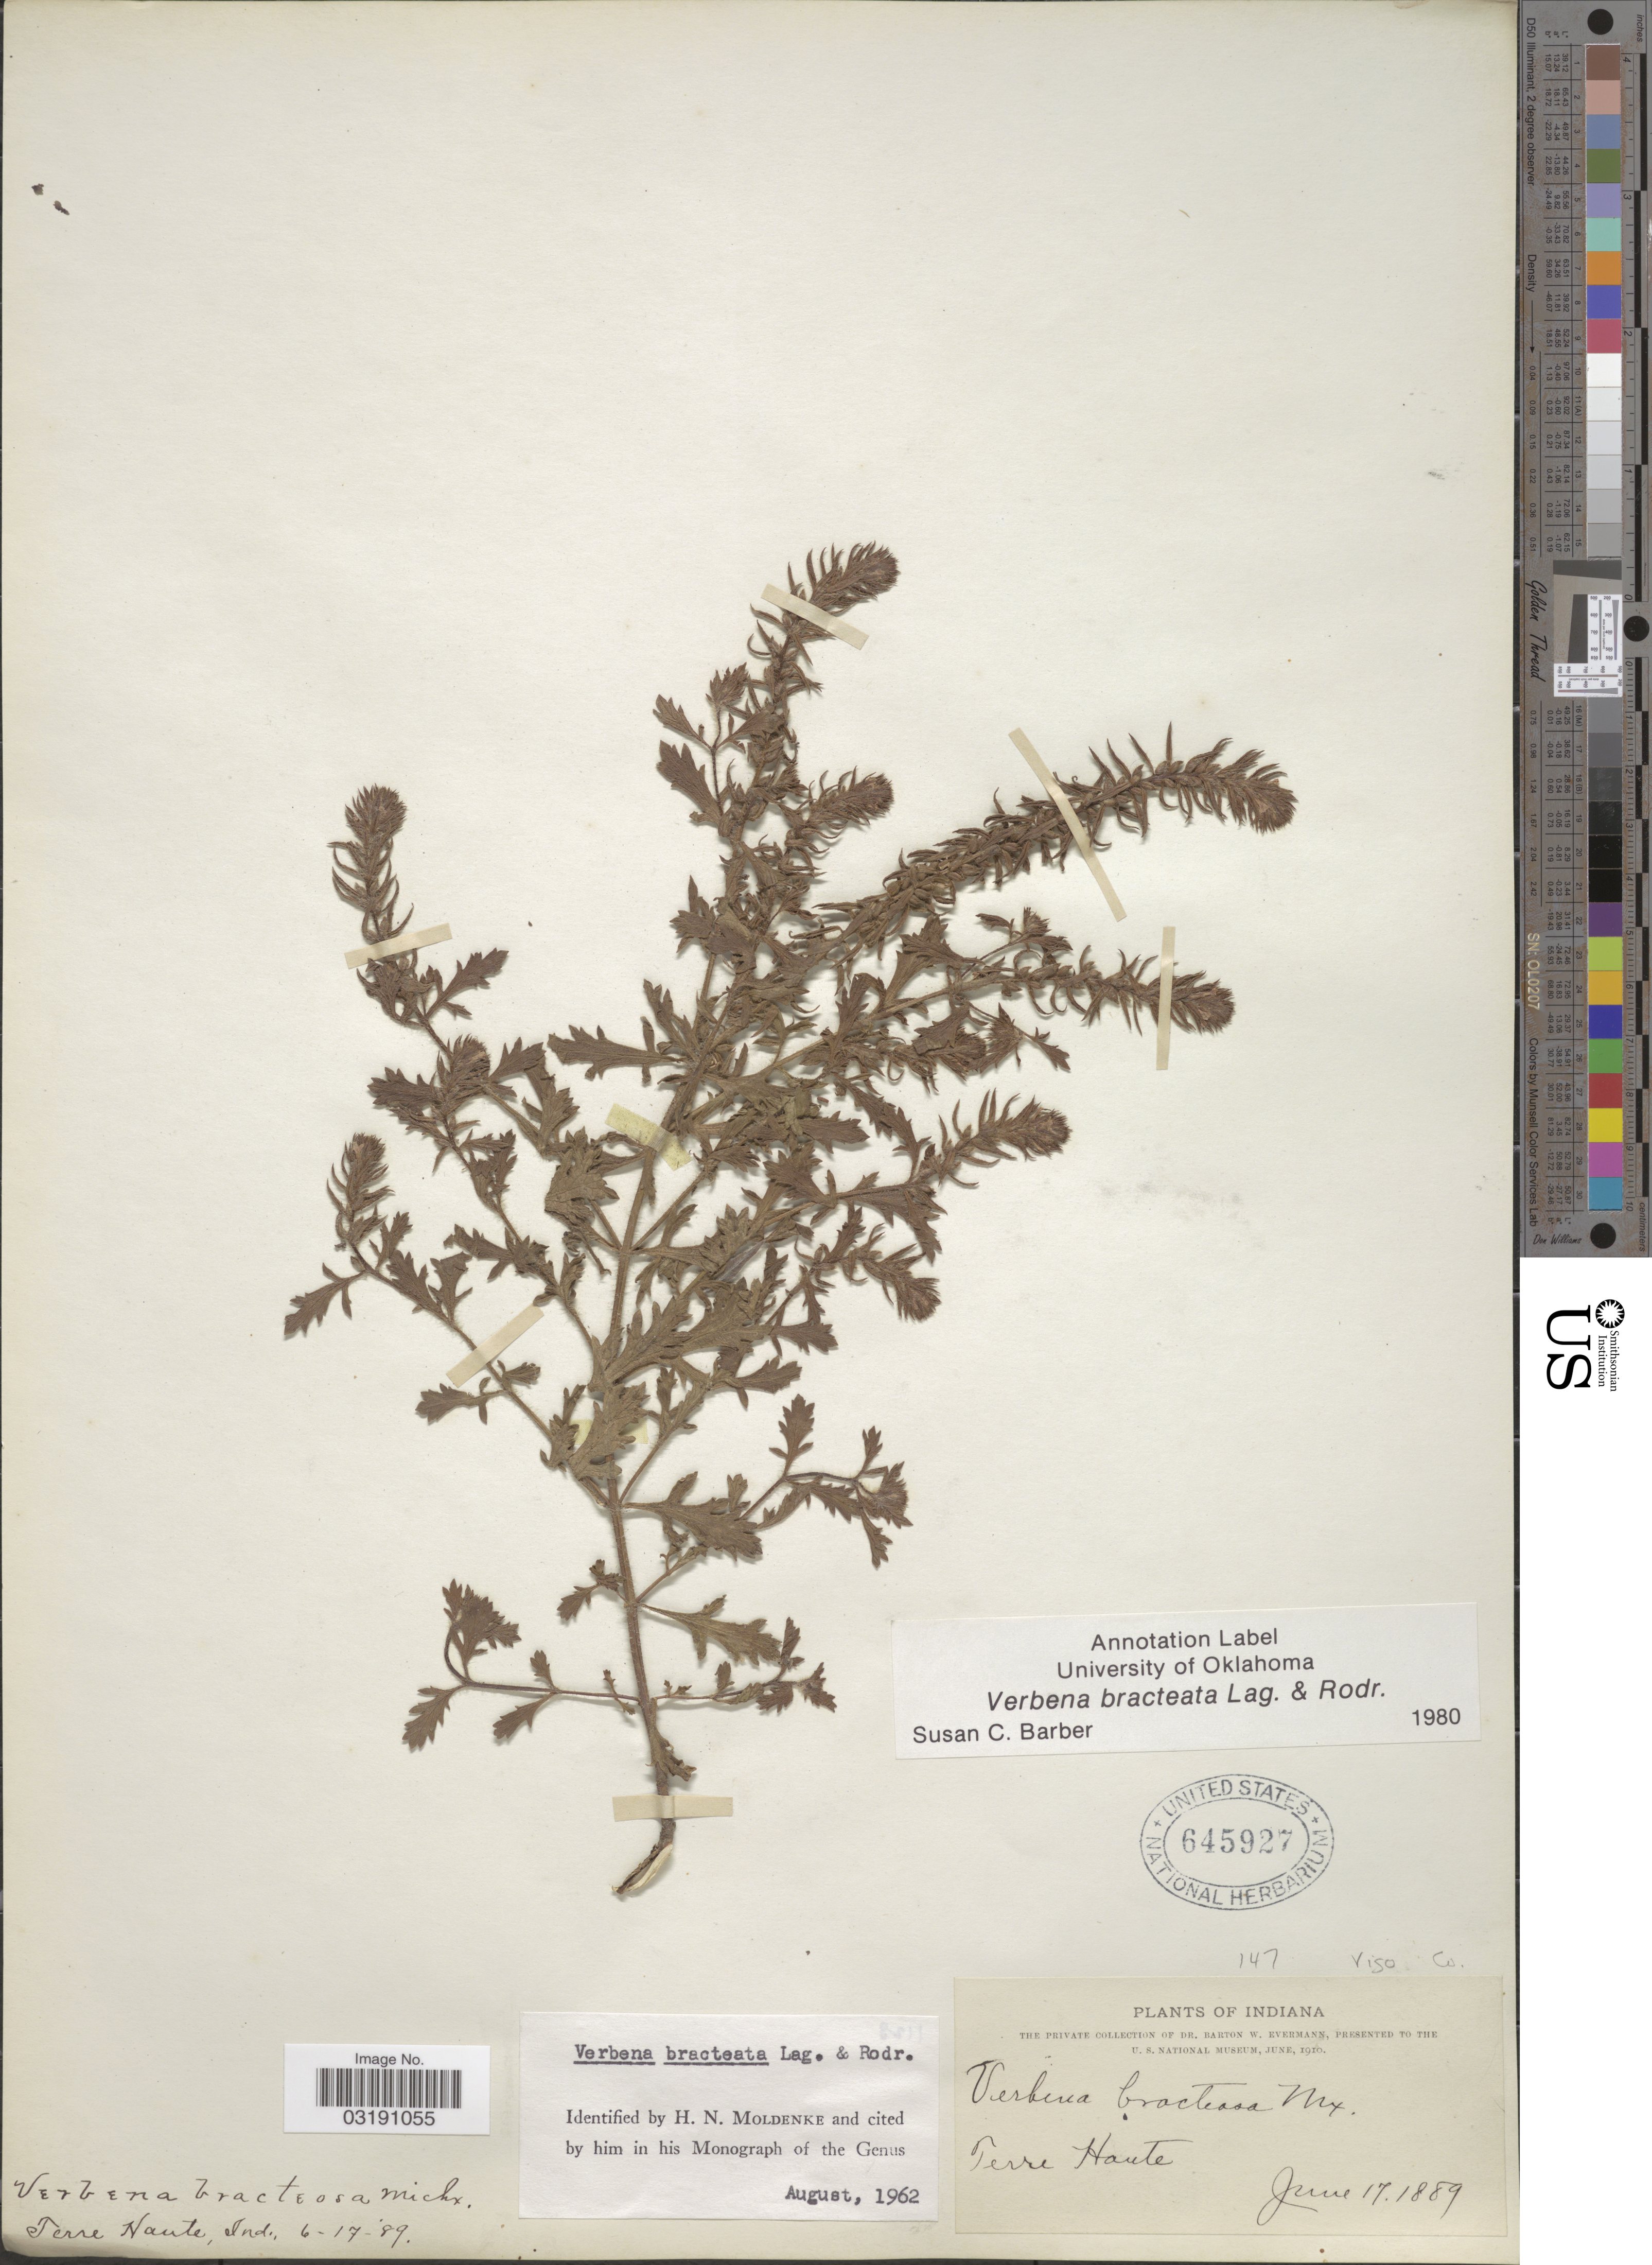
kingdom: Plantae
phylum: Tracheophyta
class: Magnoliopsida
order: Lamiales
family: Verbenaceae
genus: Verbena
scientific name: Verbena bracteata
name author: Cav. ex Lag. & Rodr.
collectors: B. W. Evermann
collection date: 1889-06-17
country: United States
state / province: Indiana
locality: Terre Haute, Ind. Vigo Co.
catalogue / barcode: US 645927